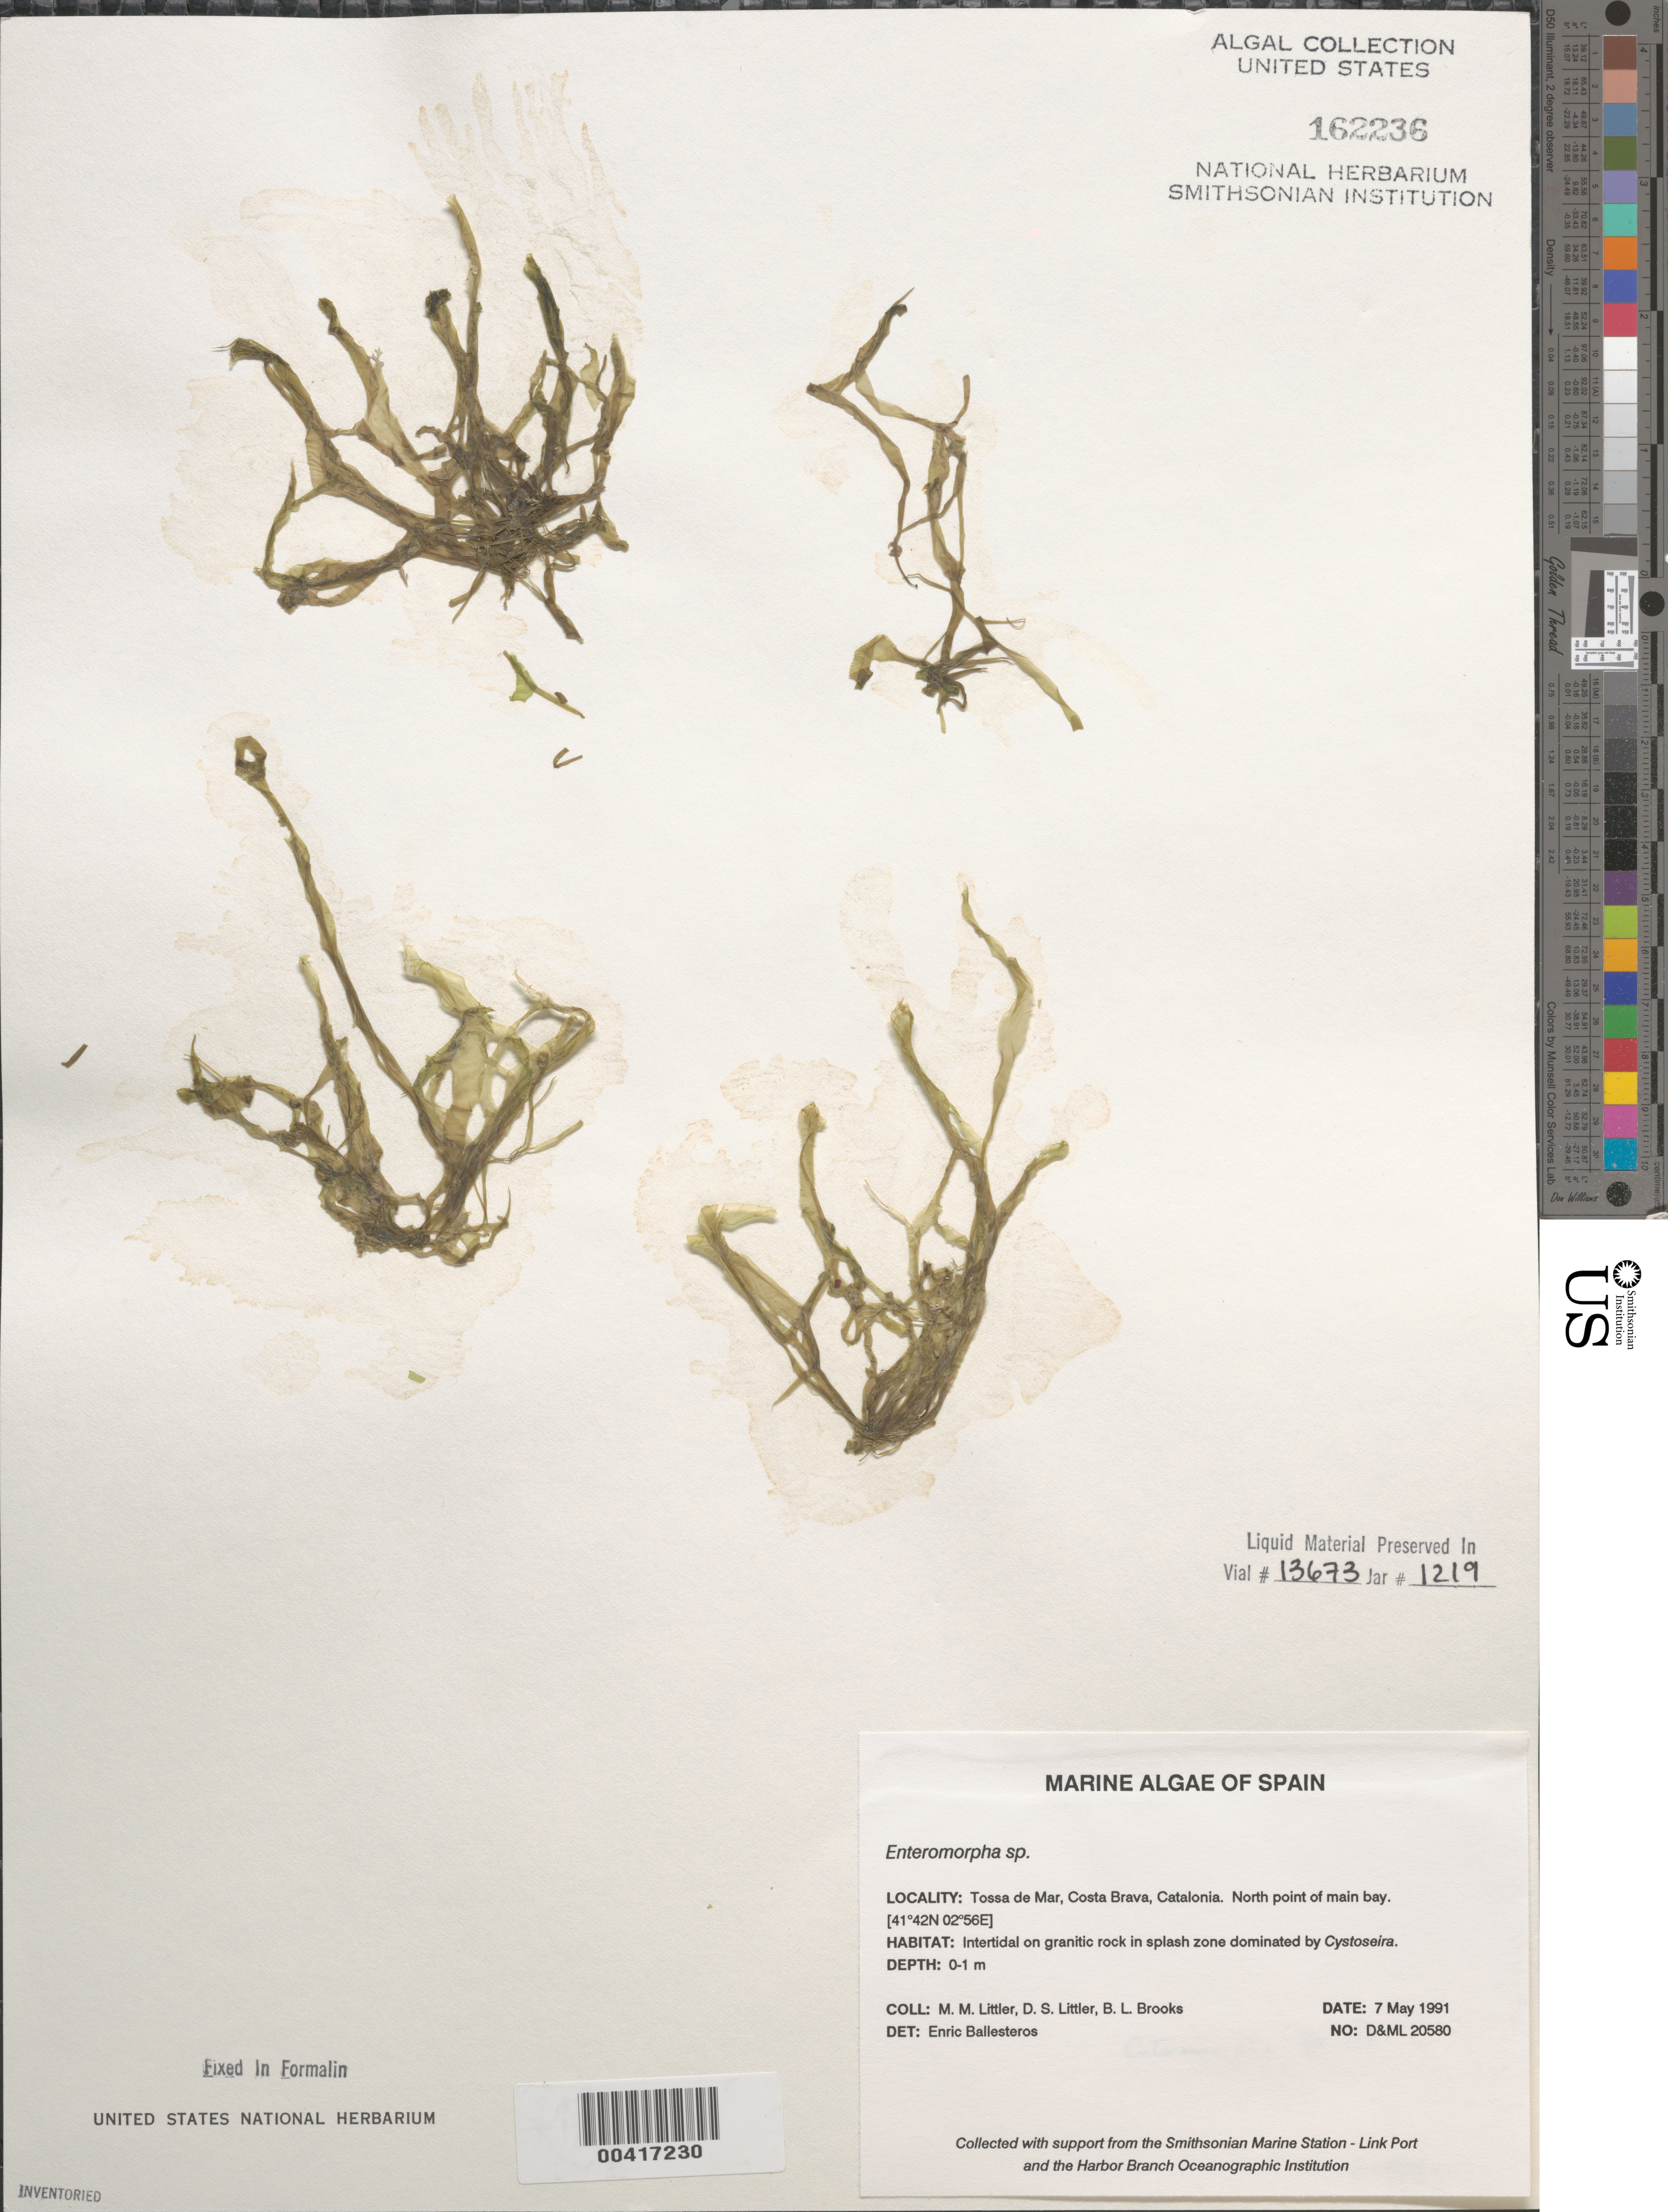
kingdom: Plantae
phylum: Chlorophyta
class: Ulvophyceae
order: Ulvales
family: Ulvaceae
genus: Ulva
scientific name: Ulva sp.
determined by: Algae name updating Project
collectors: M. M. Littler, D. S. Littler & B. Brooks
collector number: D&ML 20580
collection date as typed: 07 May 1991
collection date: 1991-05-07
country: Spain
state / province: Catalunya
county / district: Girona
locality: Tossa de mar, costa brava, catalonia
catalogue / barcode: US 162236